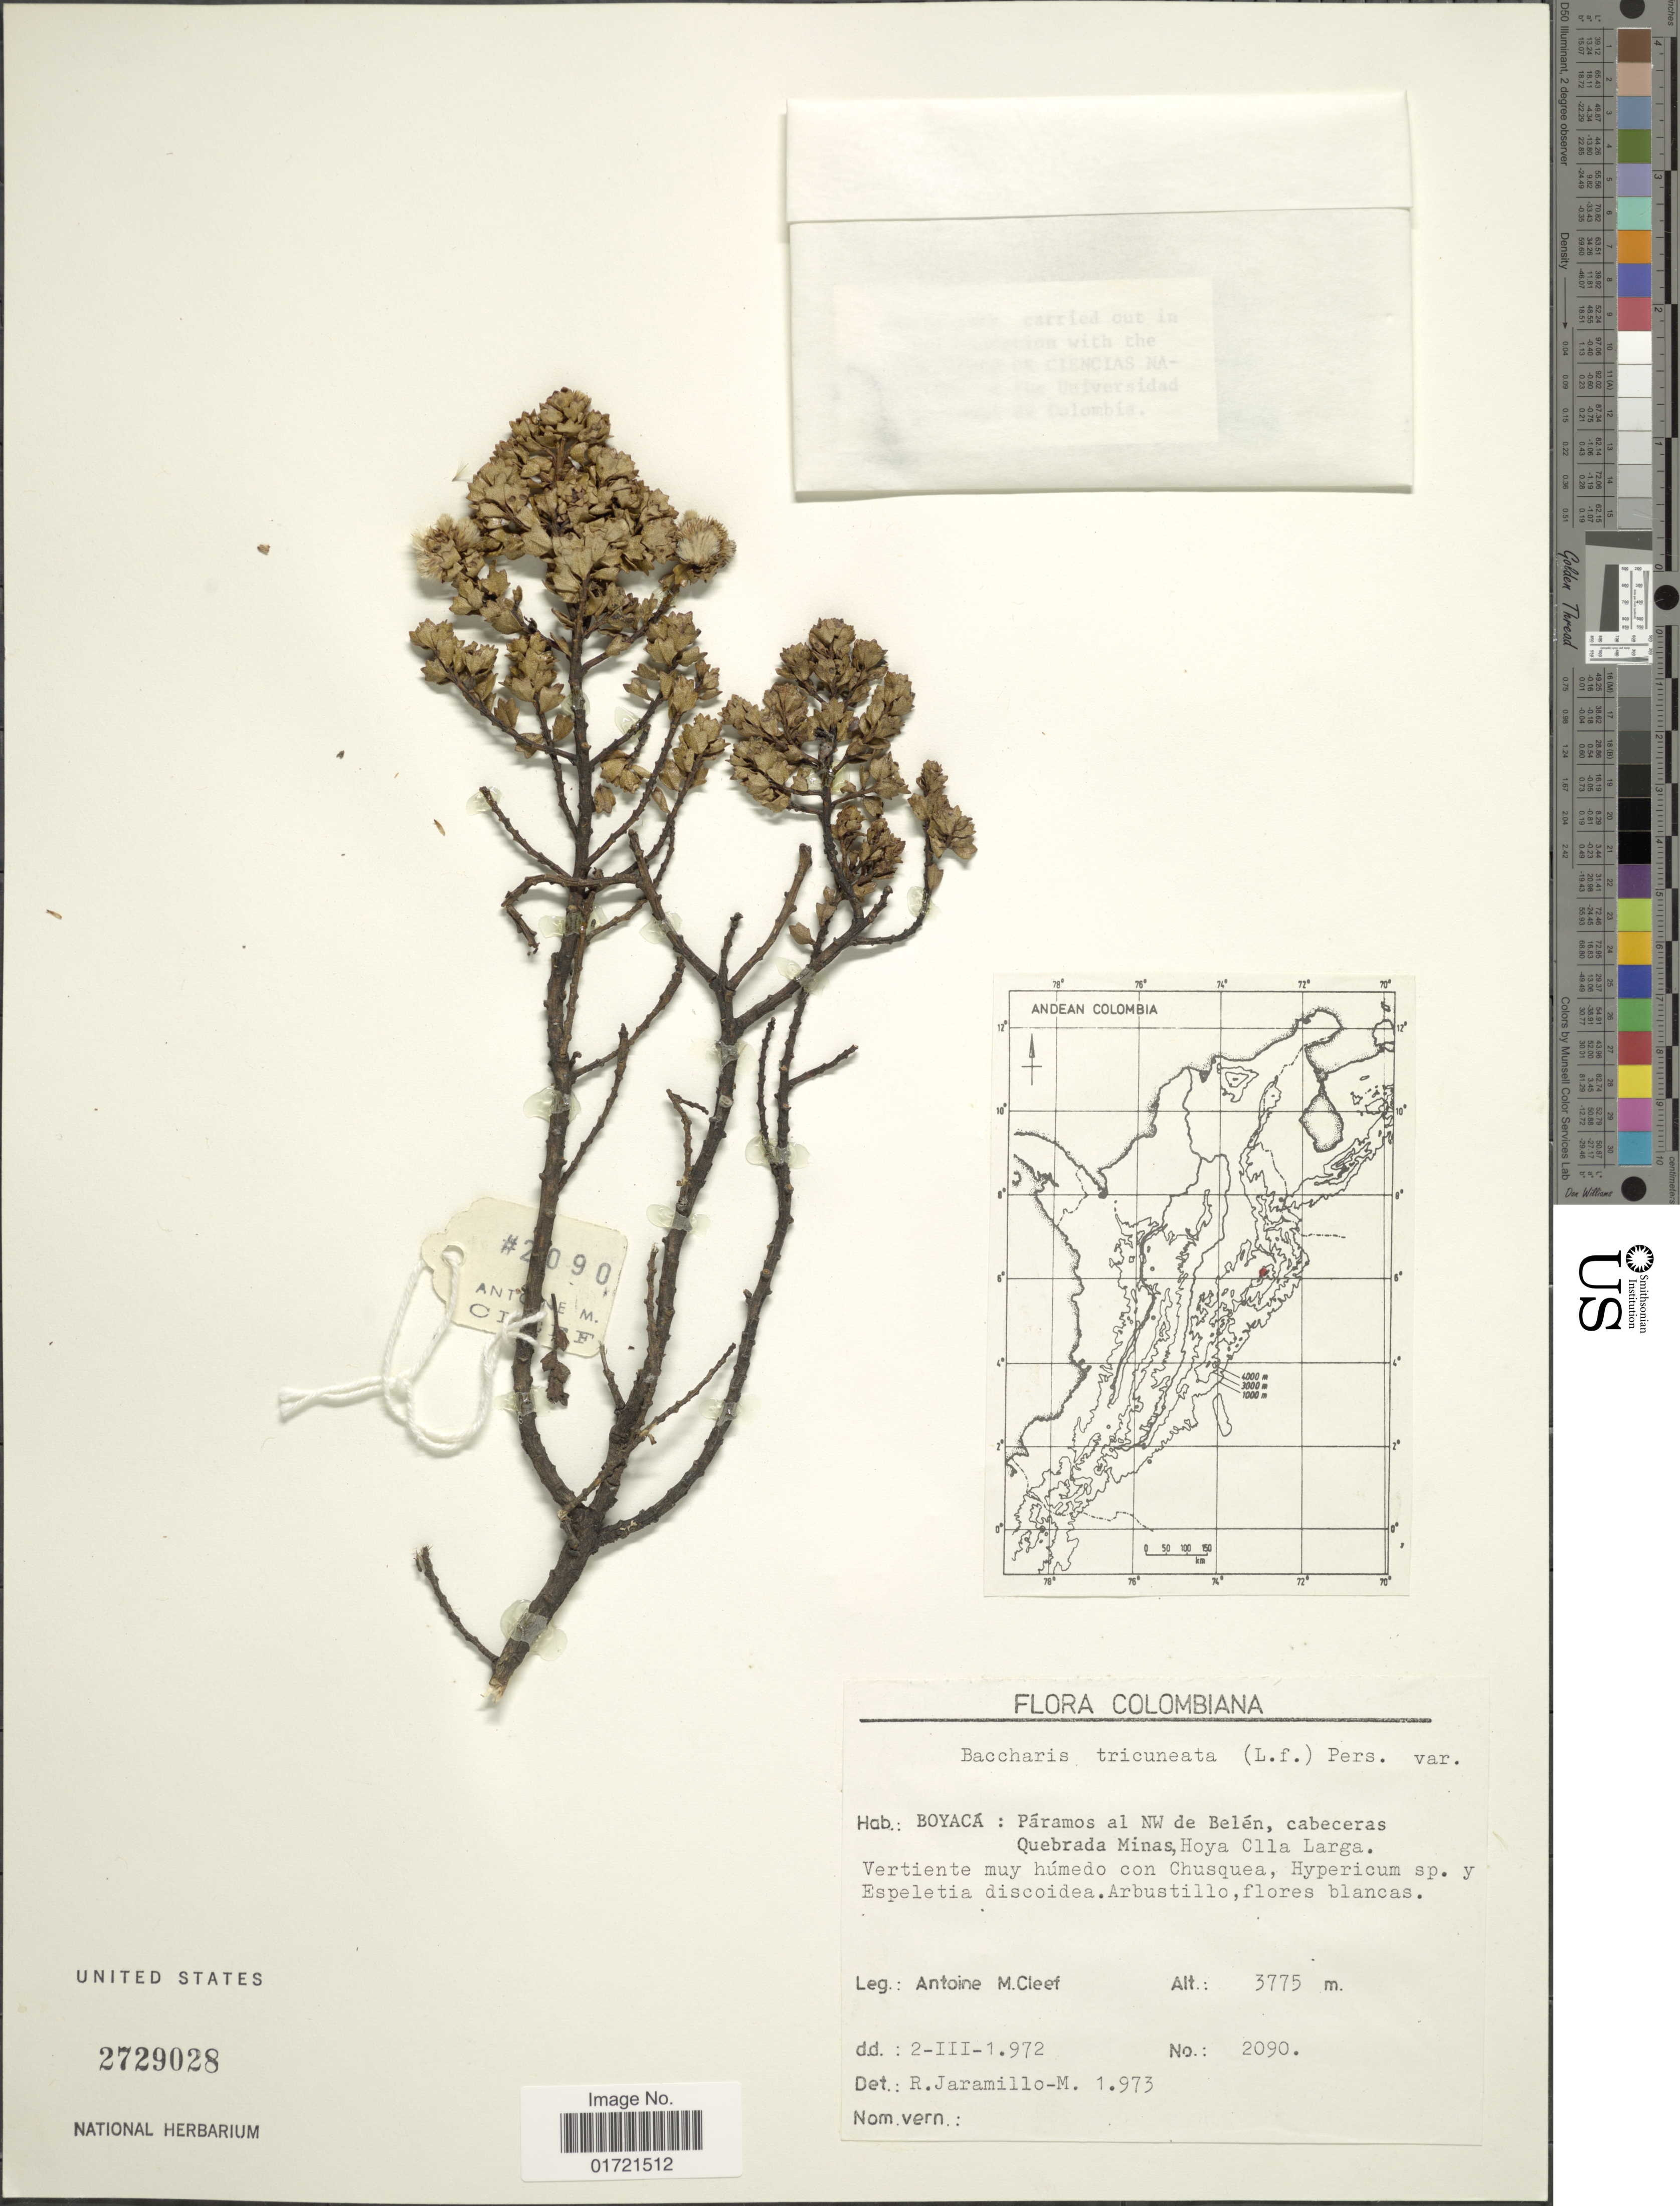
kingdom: Plantae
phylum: Tracheophyta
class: Magnoliopsida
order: Asterales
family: Asteraceae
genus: Baccharis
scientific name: Baccharis tricuneata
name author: (L. f.) Pers.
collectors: A. M. Cleef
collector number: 2090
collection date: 1972-03-02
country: Colombia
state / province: Boyacá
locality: Paramos al NW de Belen, cabeceras, Quebrada Minas, Hoya Clla Larga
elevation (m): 3775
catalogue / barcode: US 2729028